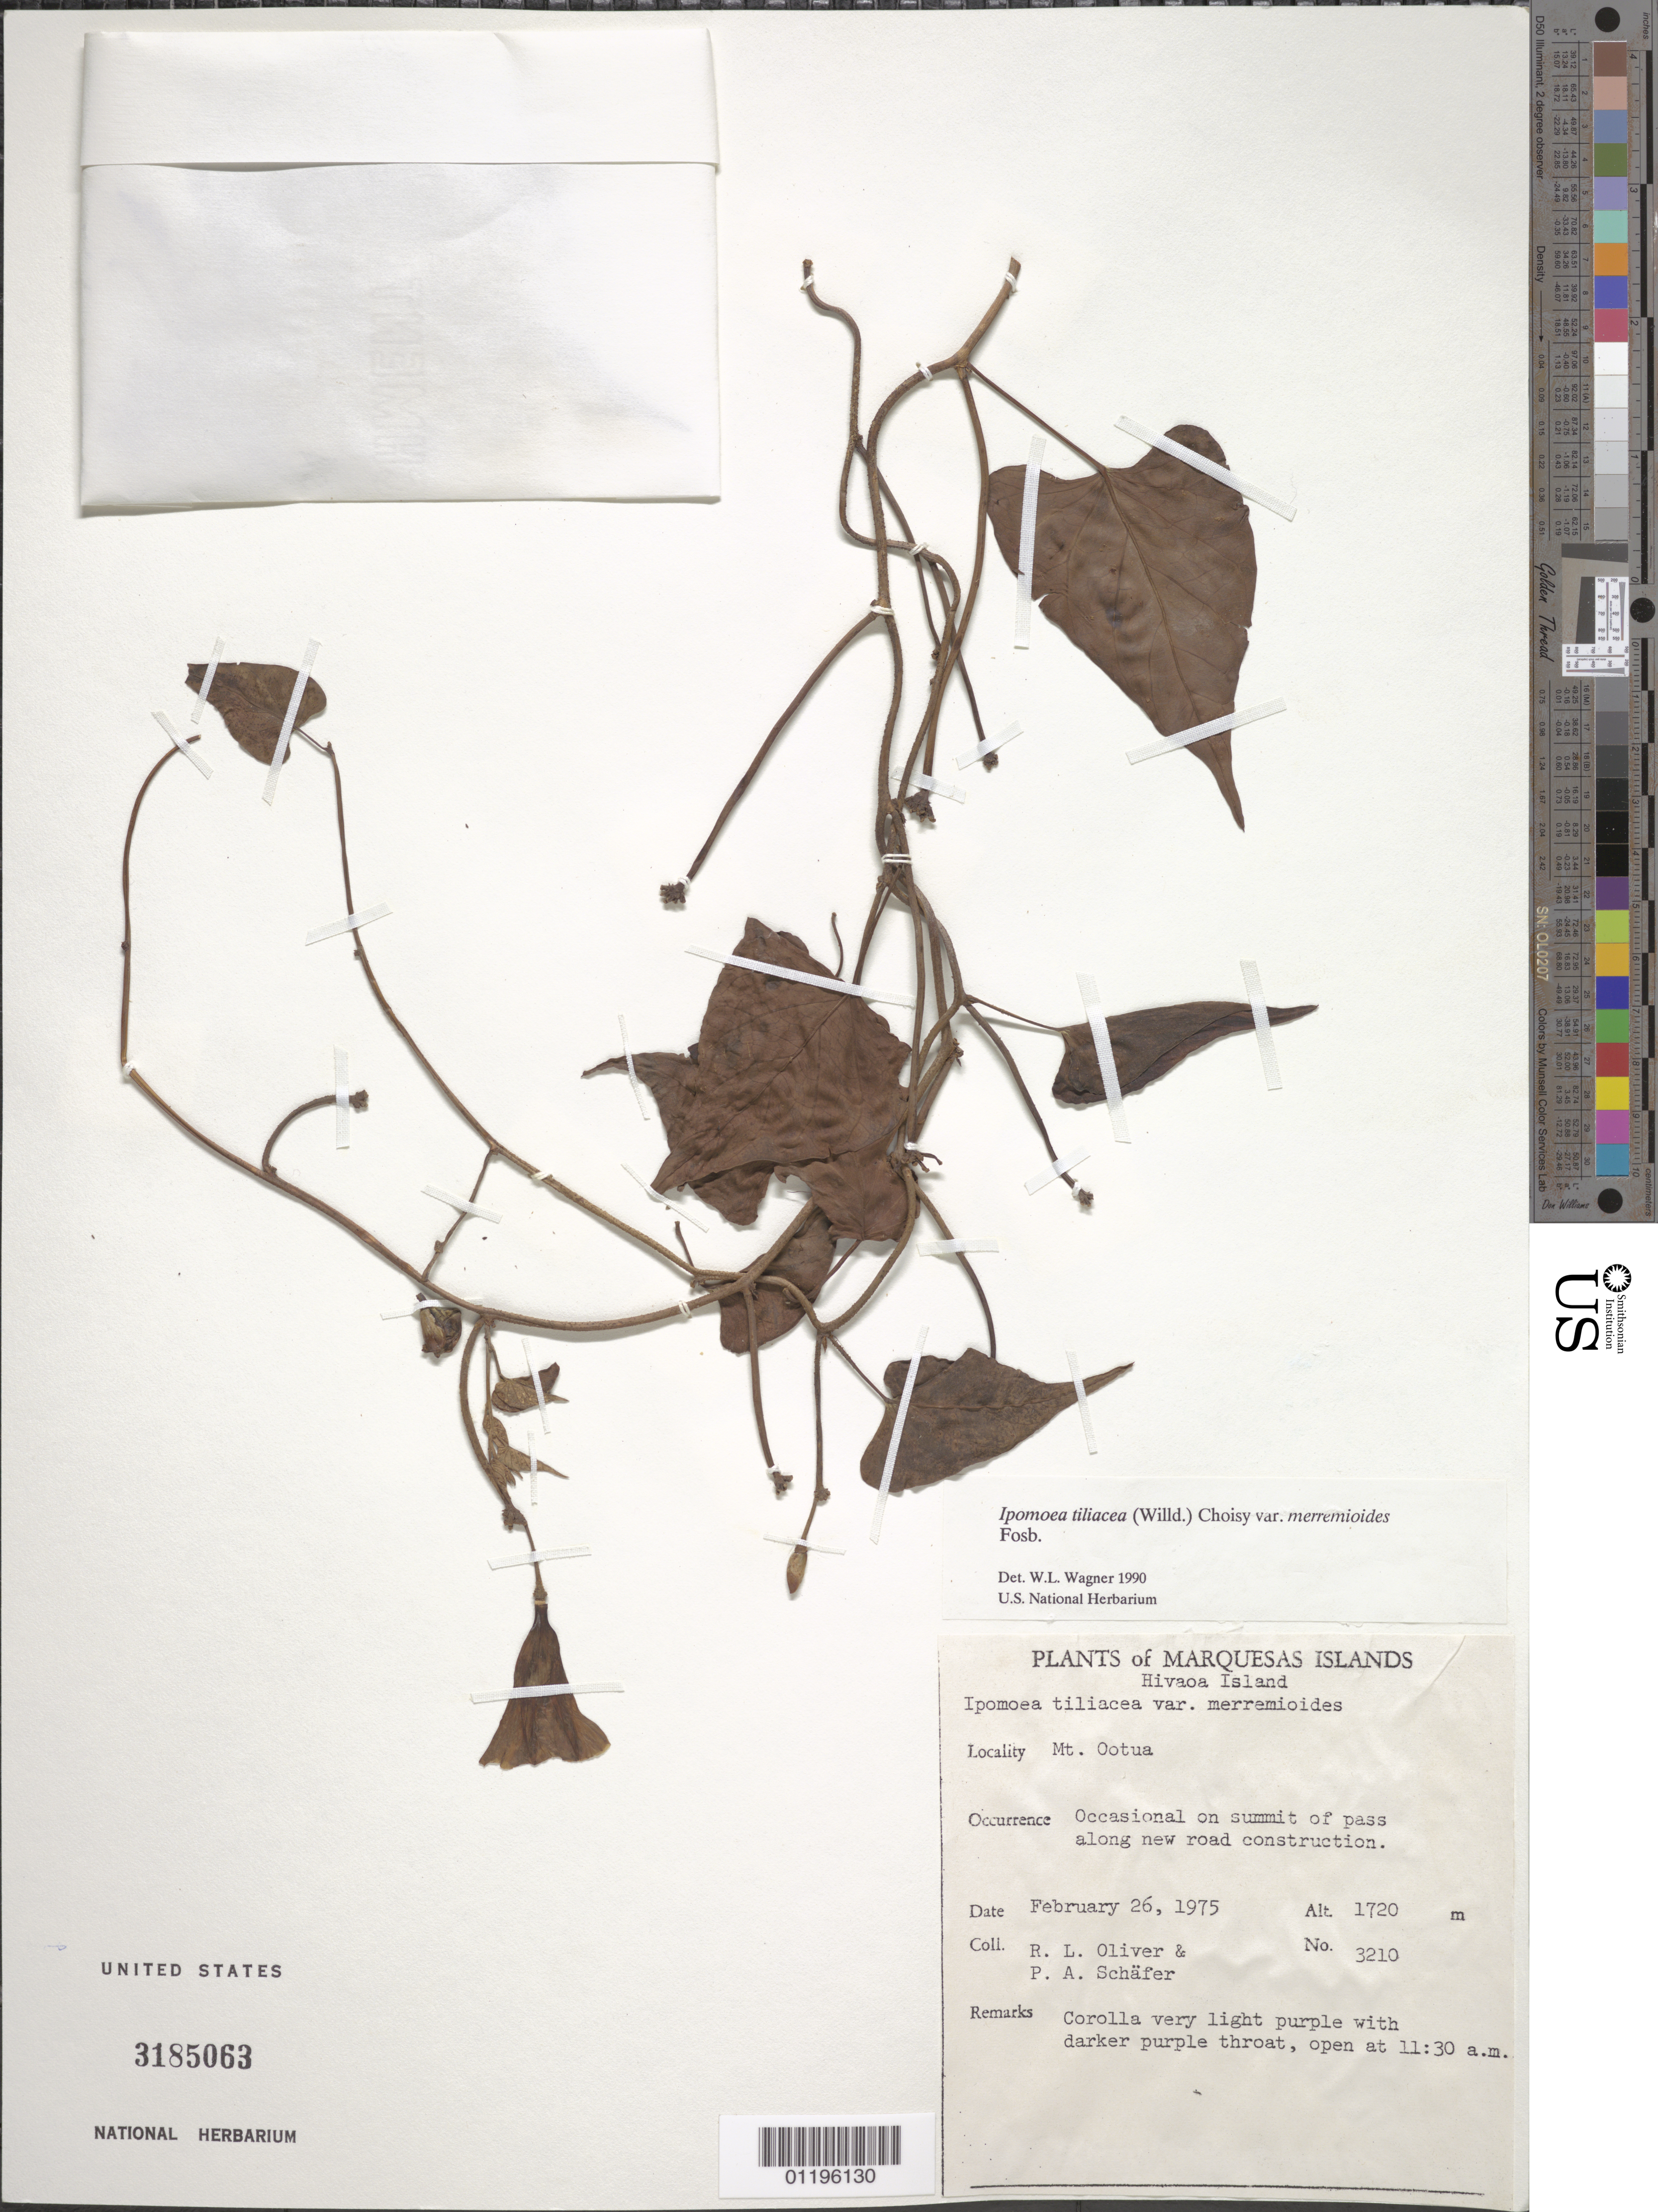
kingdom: Plantae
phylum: Tracheophyta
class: Magnoliopsida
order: Solanales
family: Convolvulaceae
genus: Ipomoea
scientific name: Ipomoea tiliacea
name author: (Willd.) Choisy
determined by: Wagner, W. L., (BOT), Smithsonian Institution - National Museum of Natural History (UNITED STATES)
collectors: R. L. Oliver & P. A. Schäfer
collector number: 3210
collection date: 1975-02-26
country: French Polynesia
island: Hiva Oa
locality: Mt. Ootua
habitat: Occasional on summit of pass along new road construction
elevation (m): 1720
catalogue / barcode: US 3185063